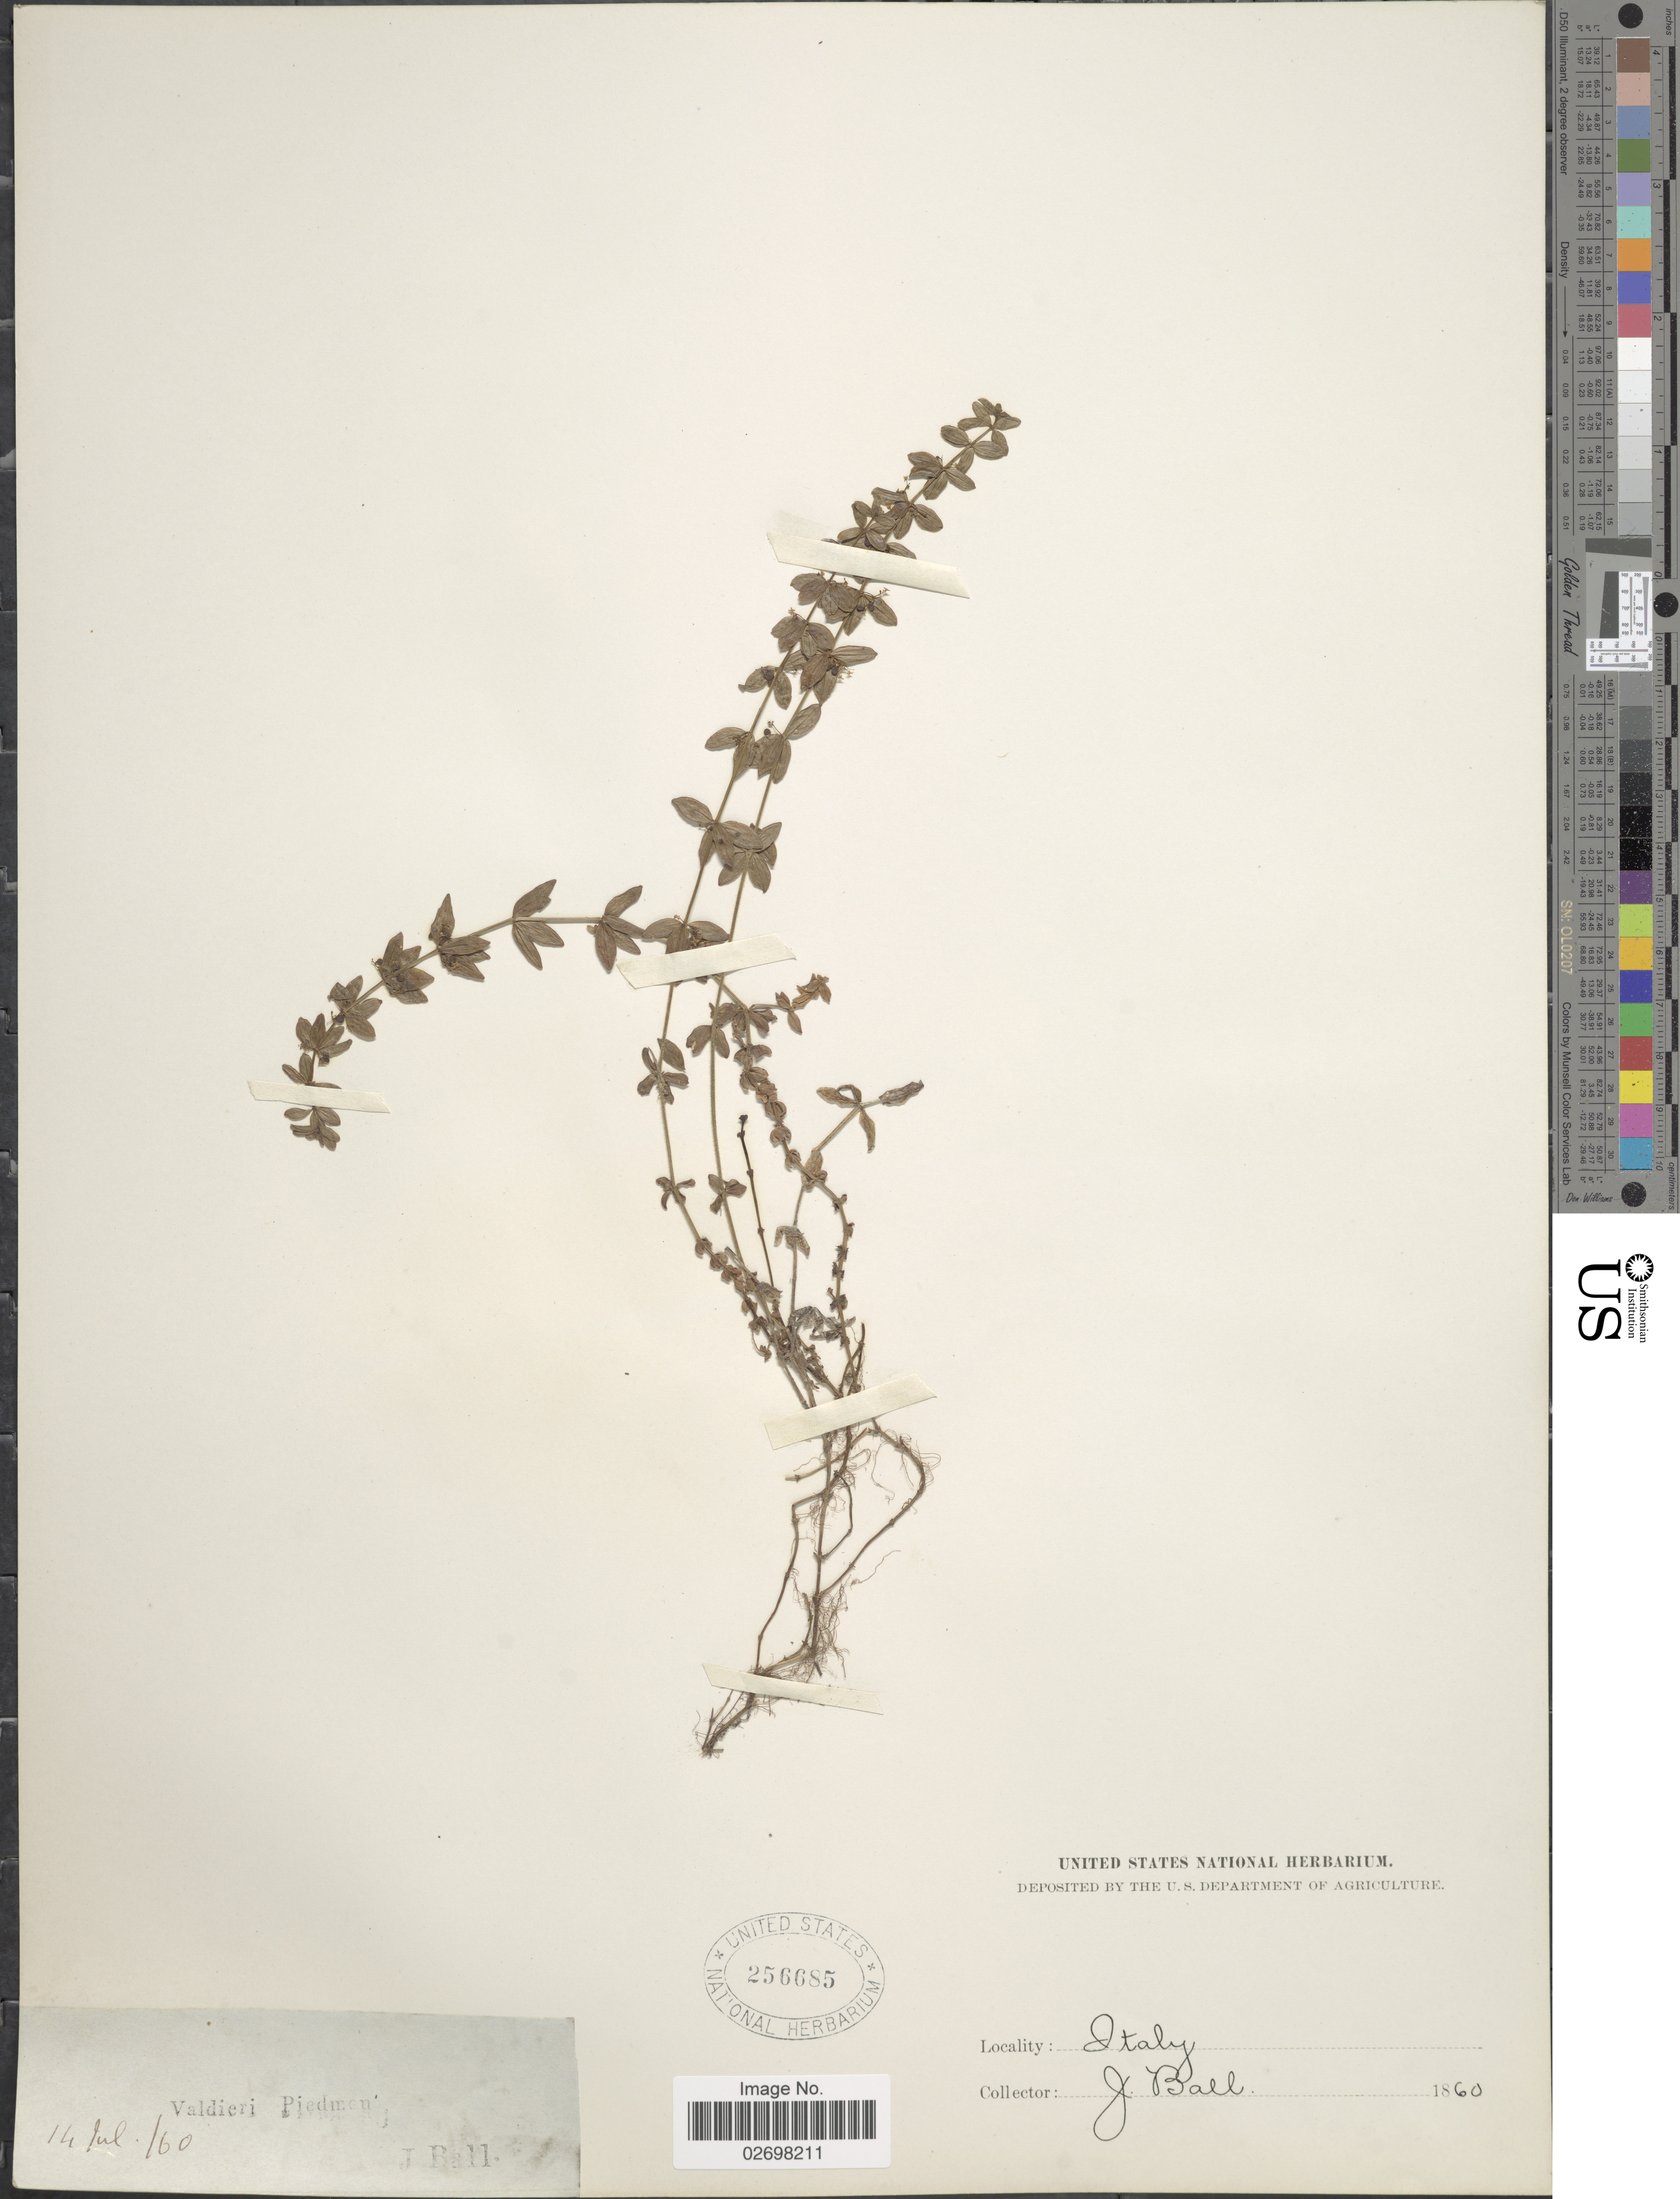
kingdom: Plantae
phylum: Tracheophyta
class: Magnoliopsida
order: Gentianales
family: Rubiaceae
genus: Galium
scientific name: Galium sp.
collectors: J. Ball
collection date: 1860-07-14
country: Italy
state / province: Piedmont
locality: Valdieri Piedmont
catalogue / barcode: US 256685